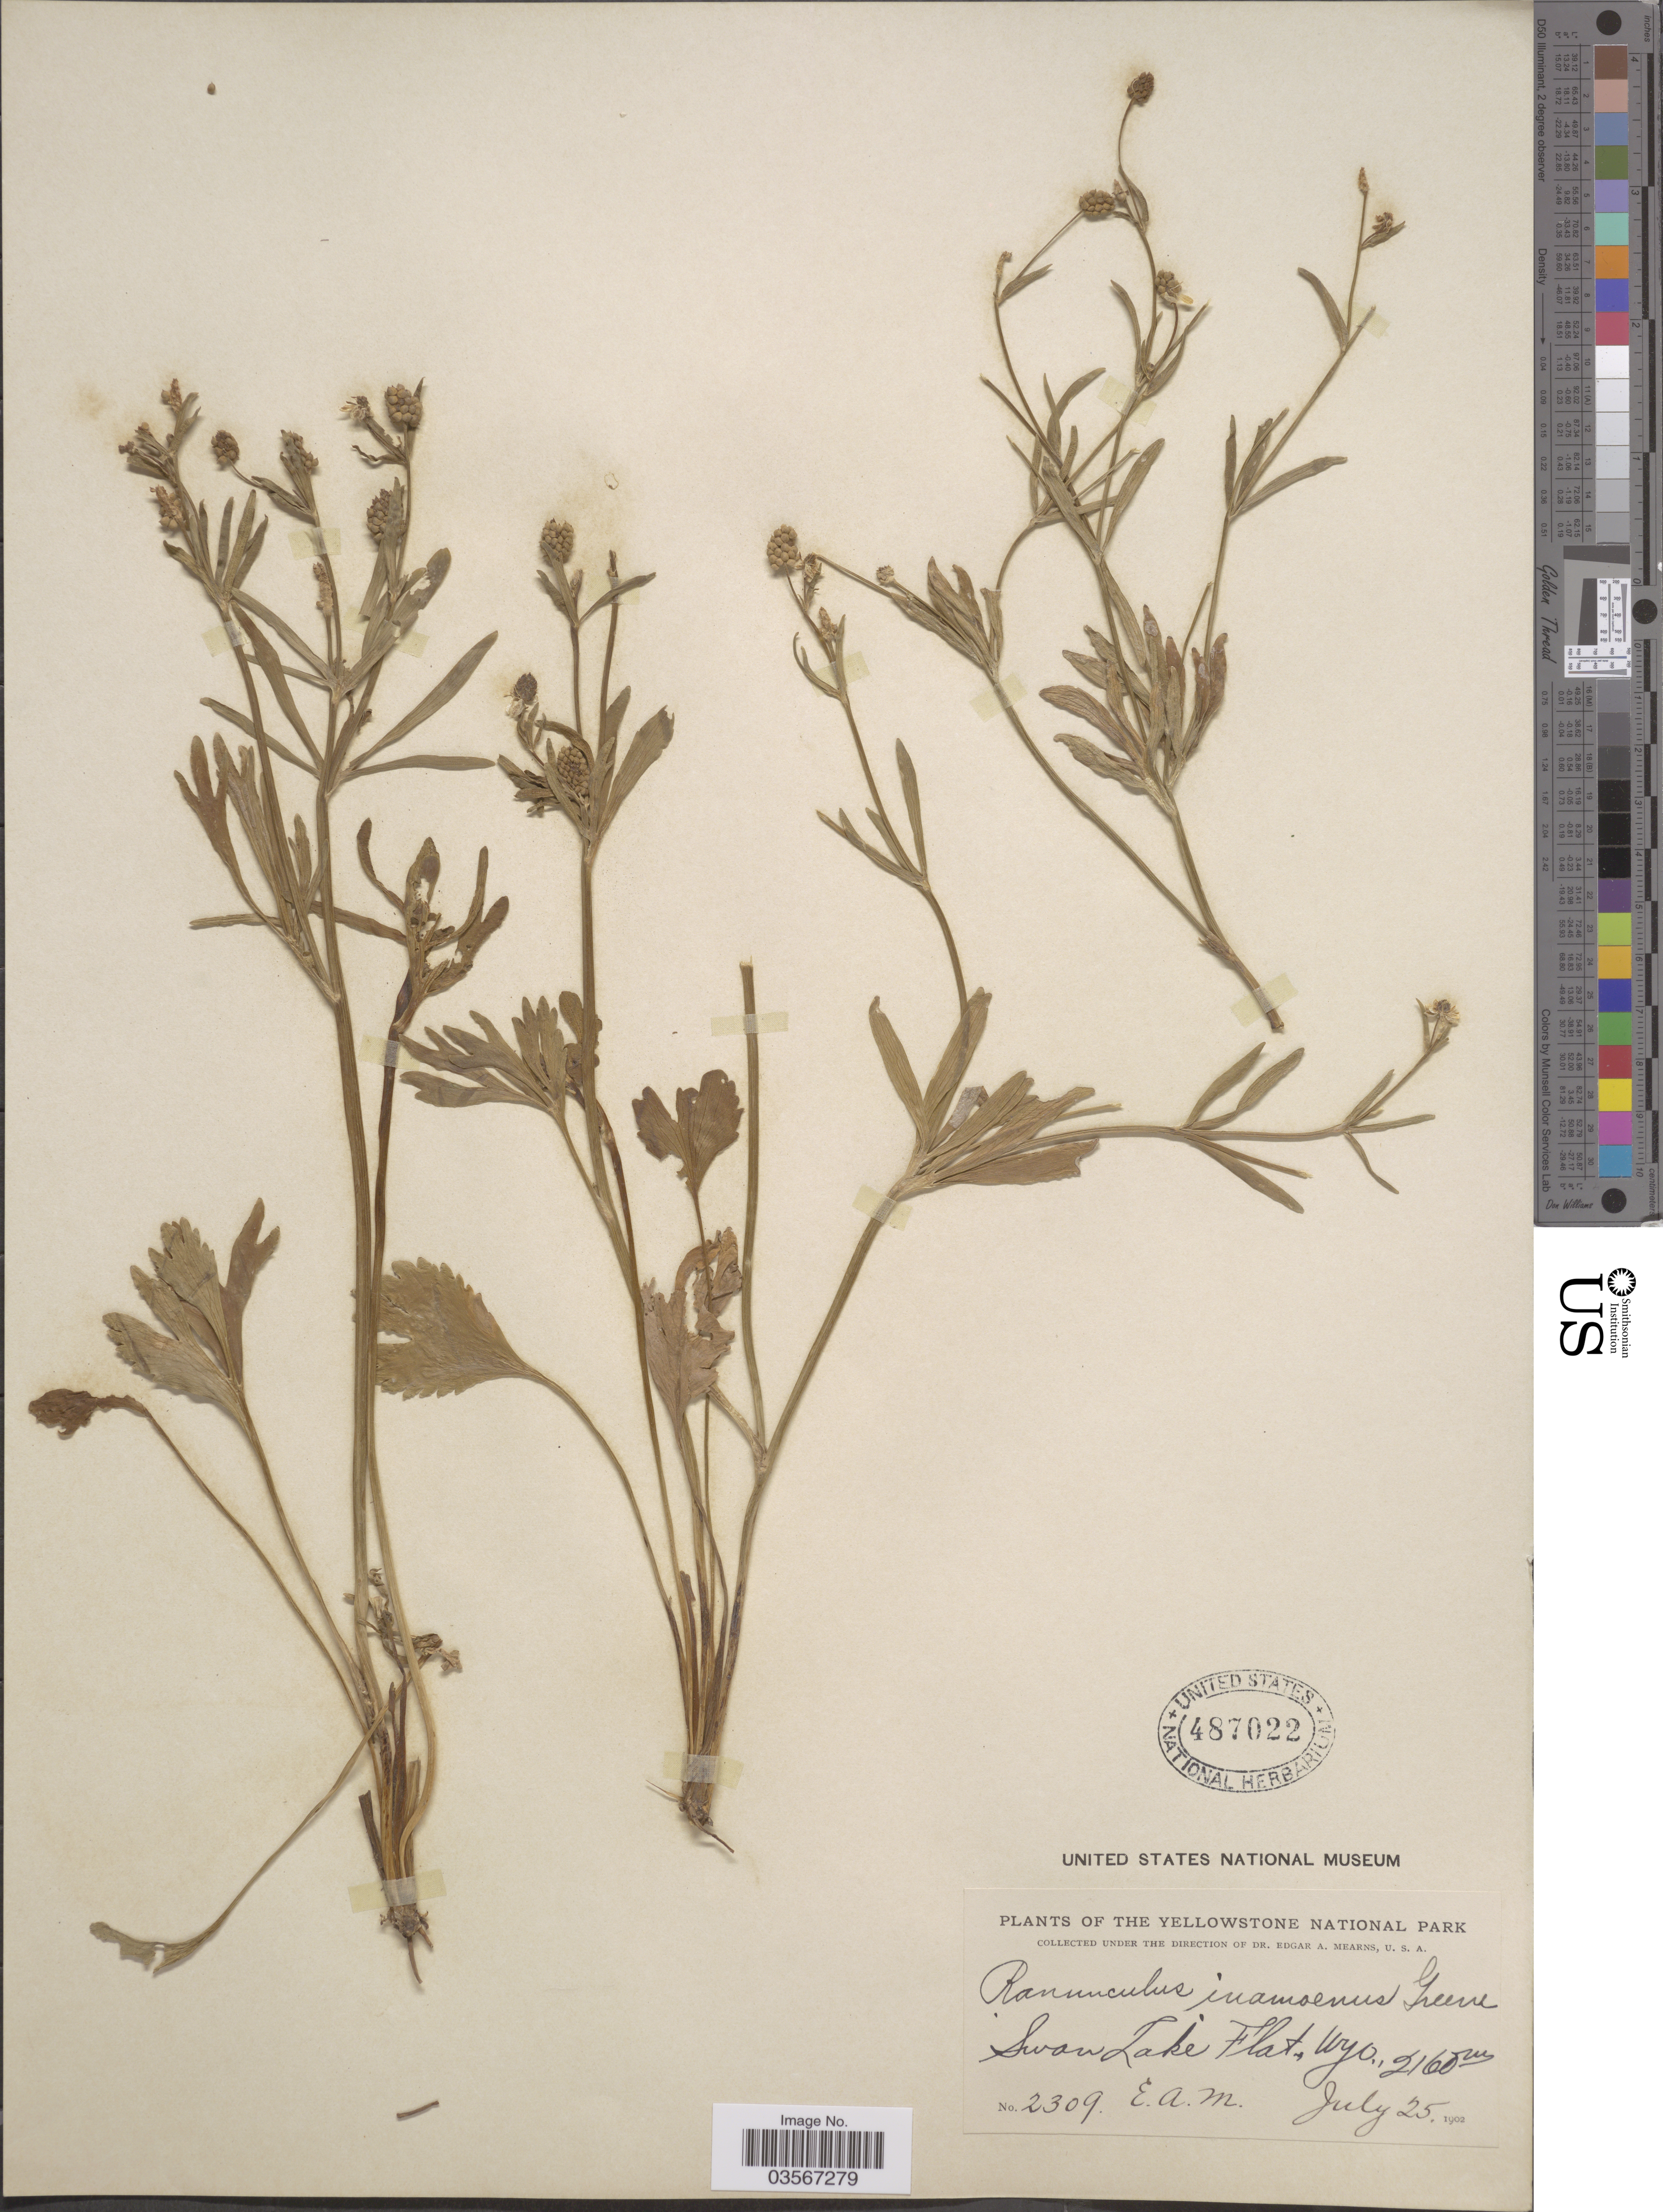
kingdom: Plantae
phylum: Tracheophyta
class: Magnoliopsida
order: Ranunculales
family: Ranunculaceae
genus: Ranunculus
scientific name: Ranunculus inamoenus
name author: Greene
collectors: E. A. Mearns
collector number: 2309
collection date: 1902-07-25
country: United States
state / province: Wyoming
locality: The Yellowstone National Park. Swan Lake Flat.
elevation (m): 2160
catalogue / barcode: US 487022